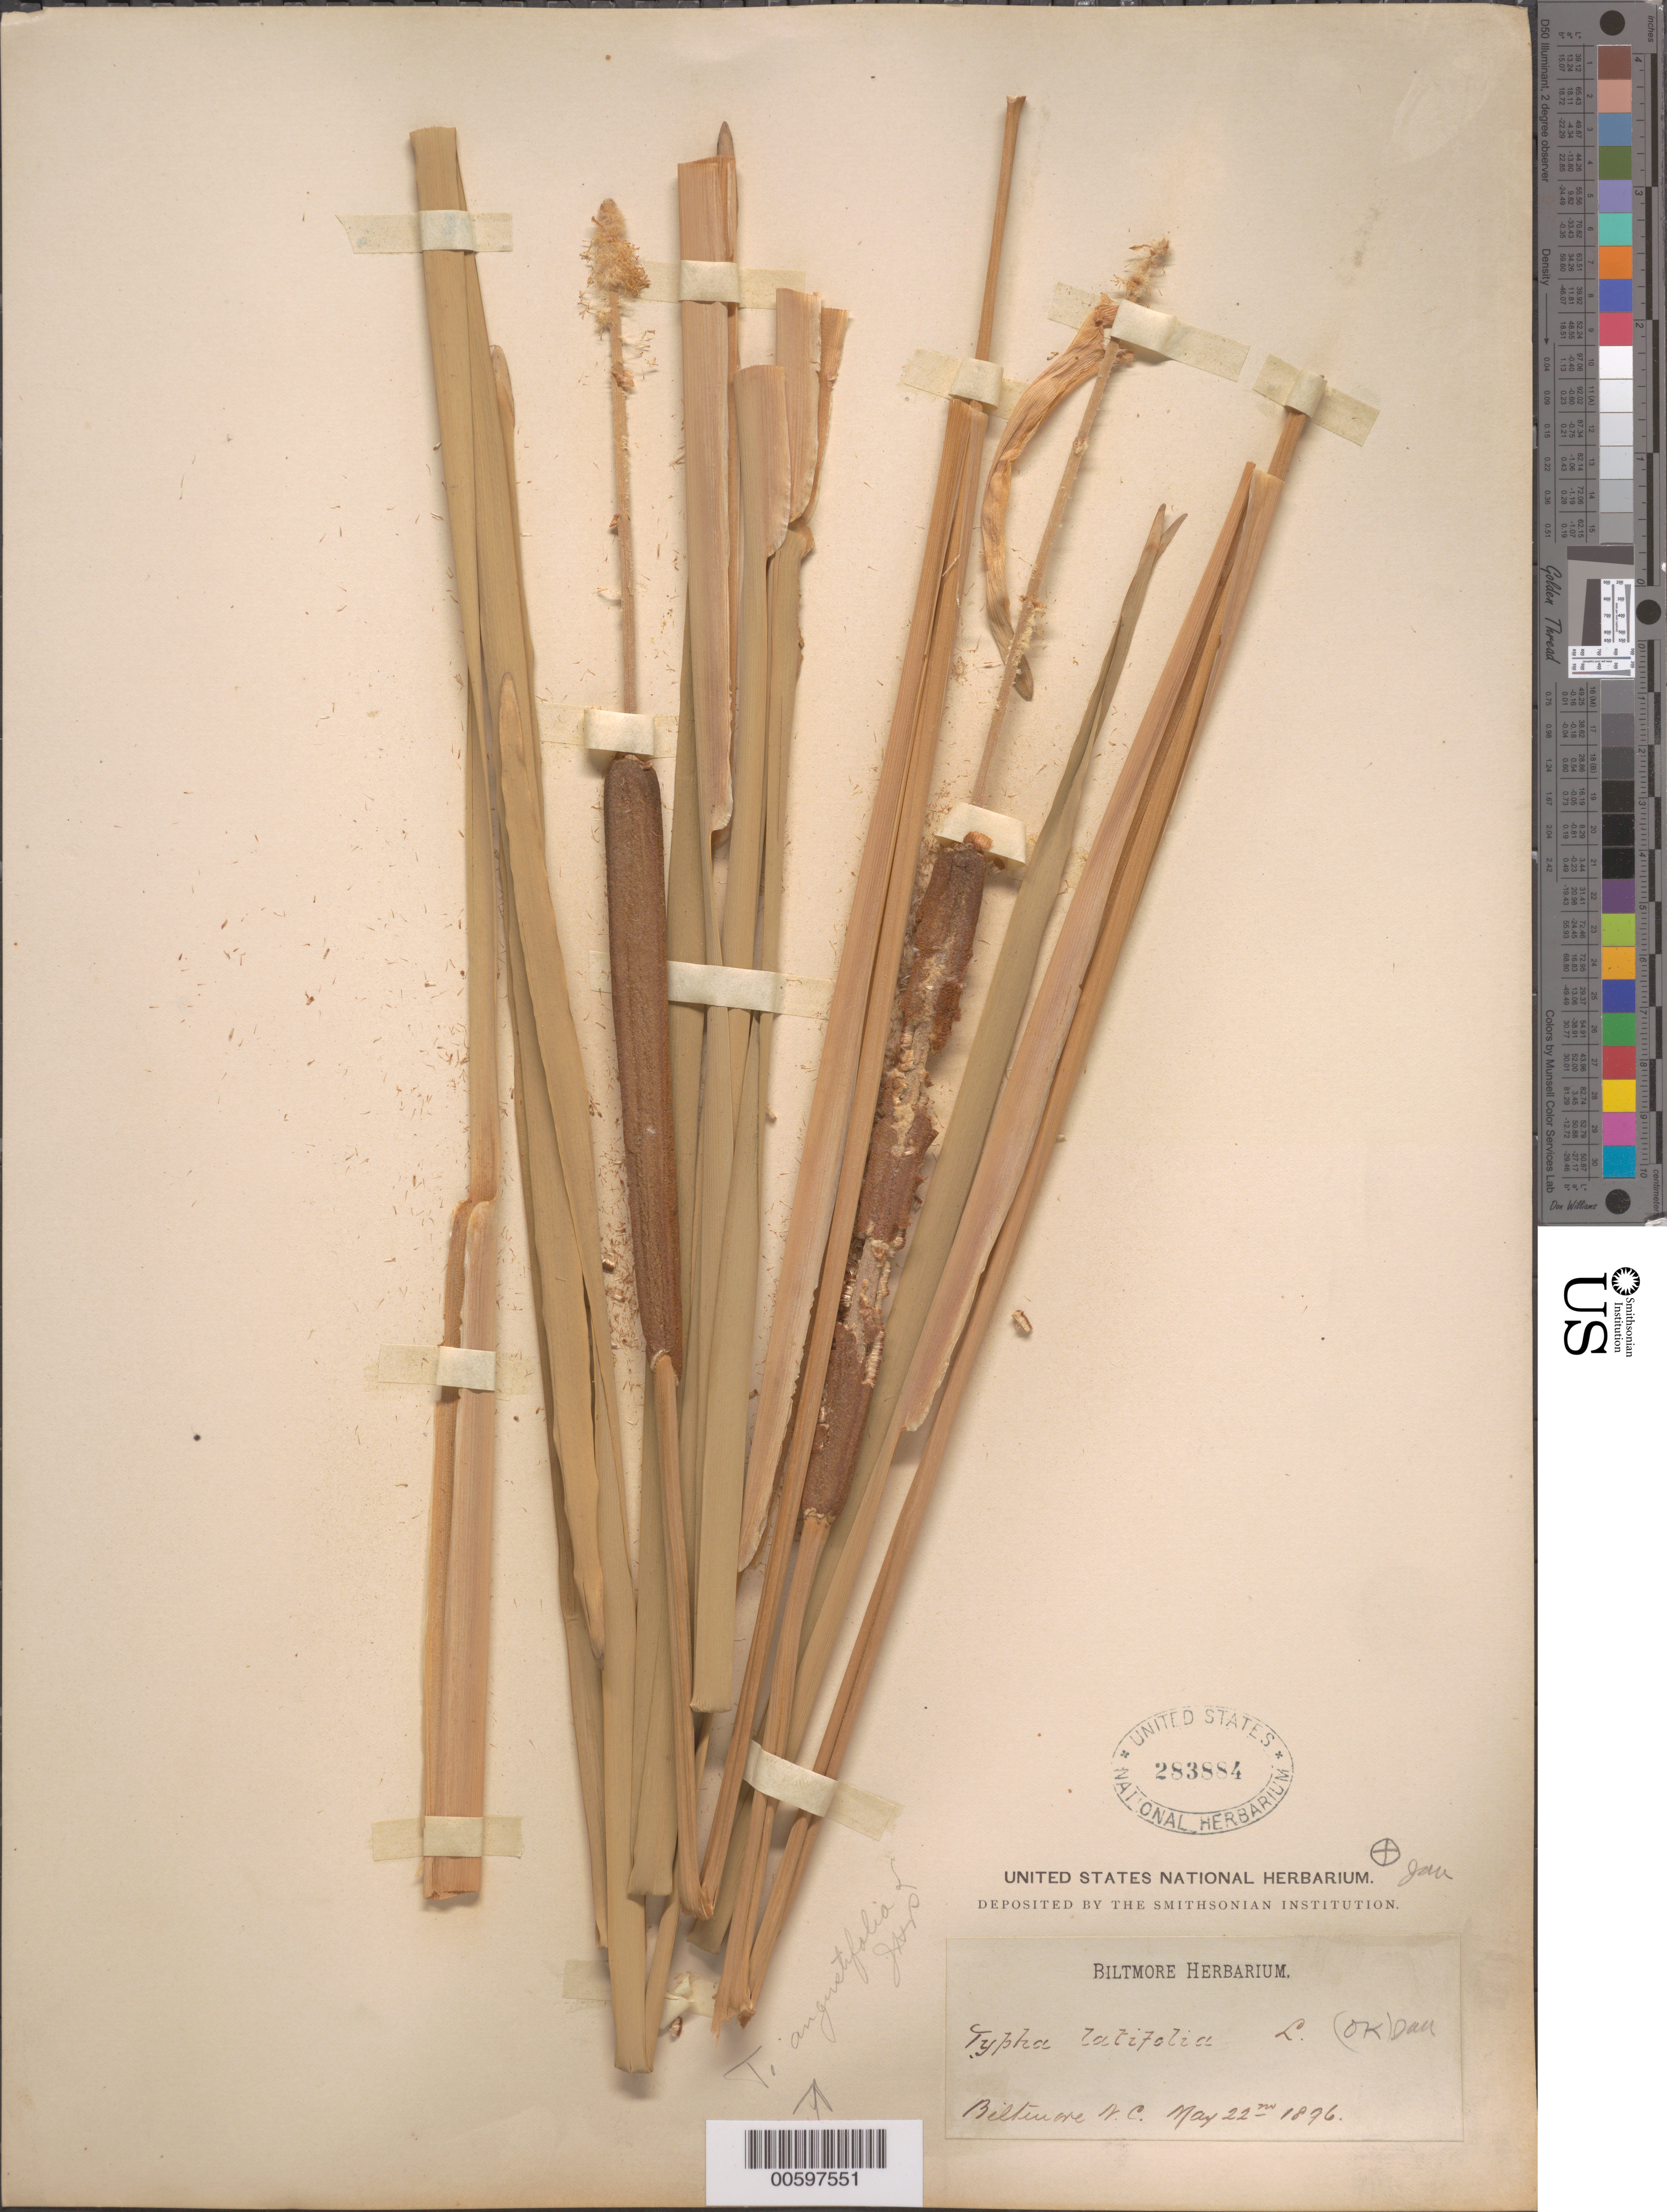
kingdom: Plantae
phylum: Tracheophyta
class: Liliopsida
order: Poales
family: Typhaceae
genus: Typha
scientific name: Typha latifolia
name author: L.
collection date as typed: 22 May 1896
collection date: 1896-05-22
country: United States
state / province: North Carolina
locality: Biltmore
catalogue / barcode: US 2833884